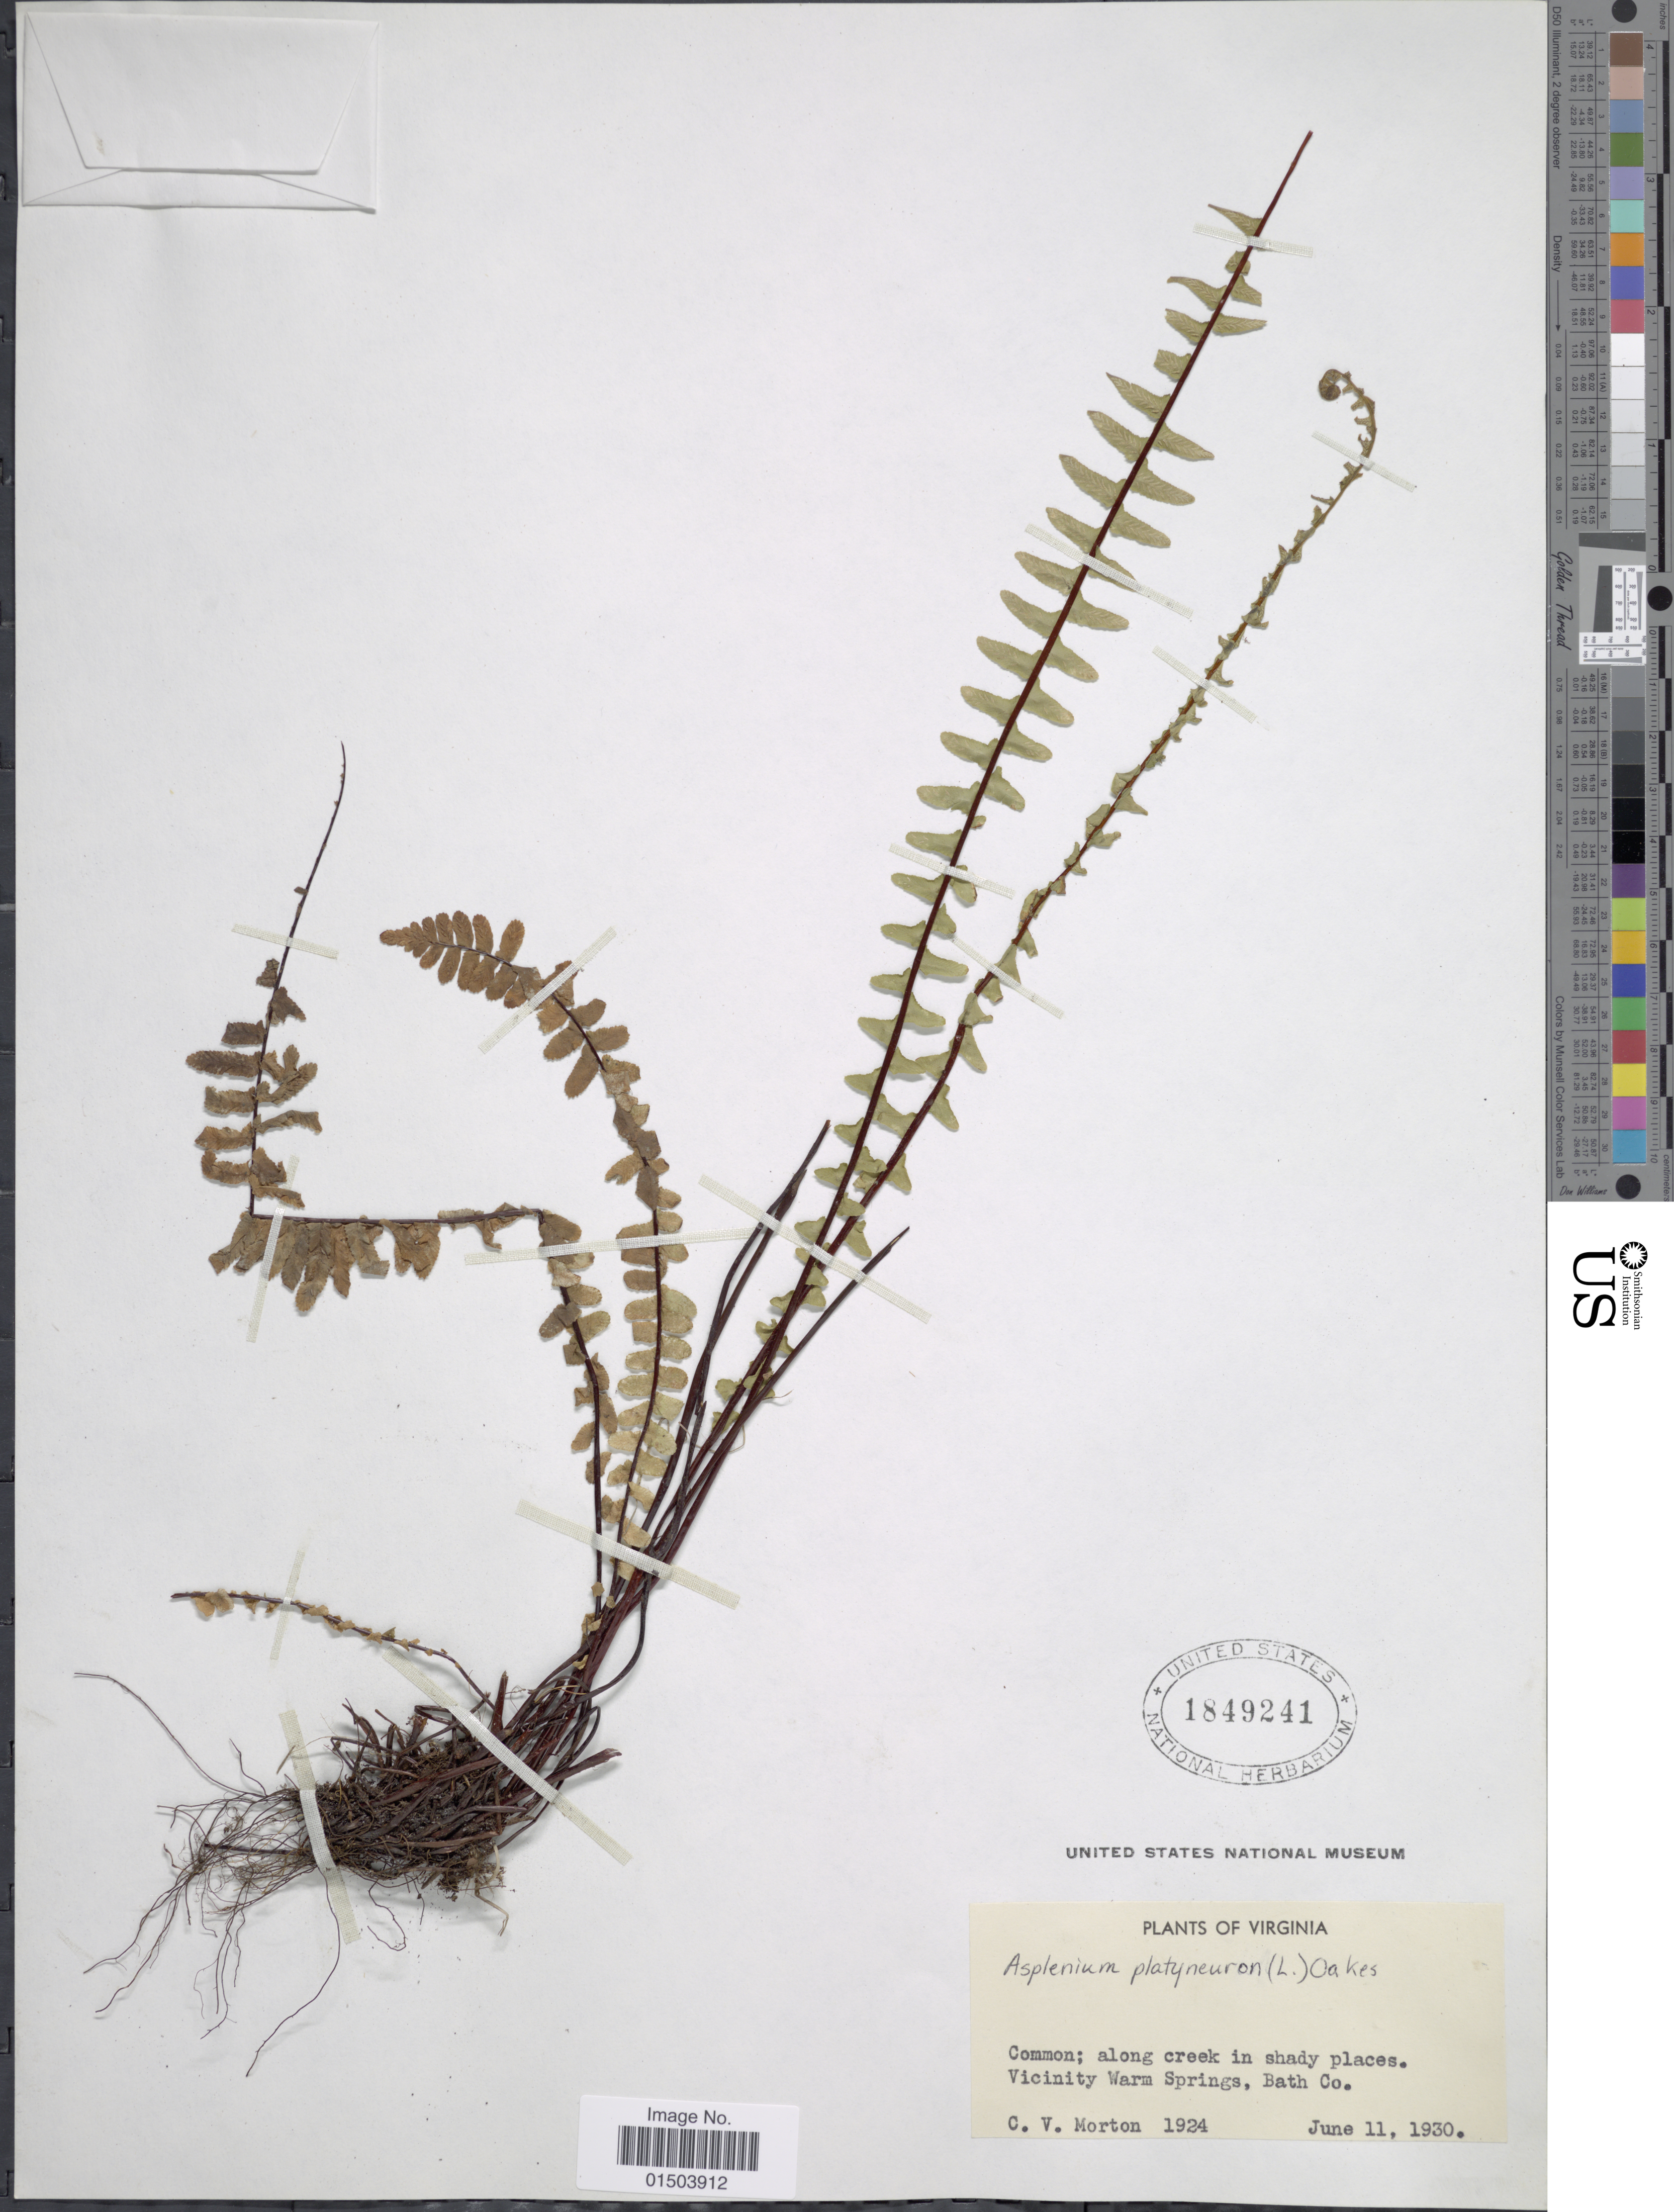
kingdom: Plantae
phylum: Tracheophyta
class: Polypodiopsida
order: Polypodiales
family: Aspleniaceae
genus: Asplenium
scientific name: Asplenium platyneuron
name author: (L.) Britton, Stearns & Poggenb.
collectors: C. V. Morton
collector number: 1924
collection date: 1930-06-11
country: United States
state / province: Virginia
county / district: Bath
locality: Vicinity Warm Springs, Bath Co.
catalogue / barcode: US 1849241